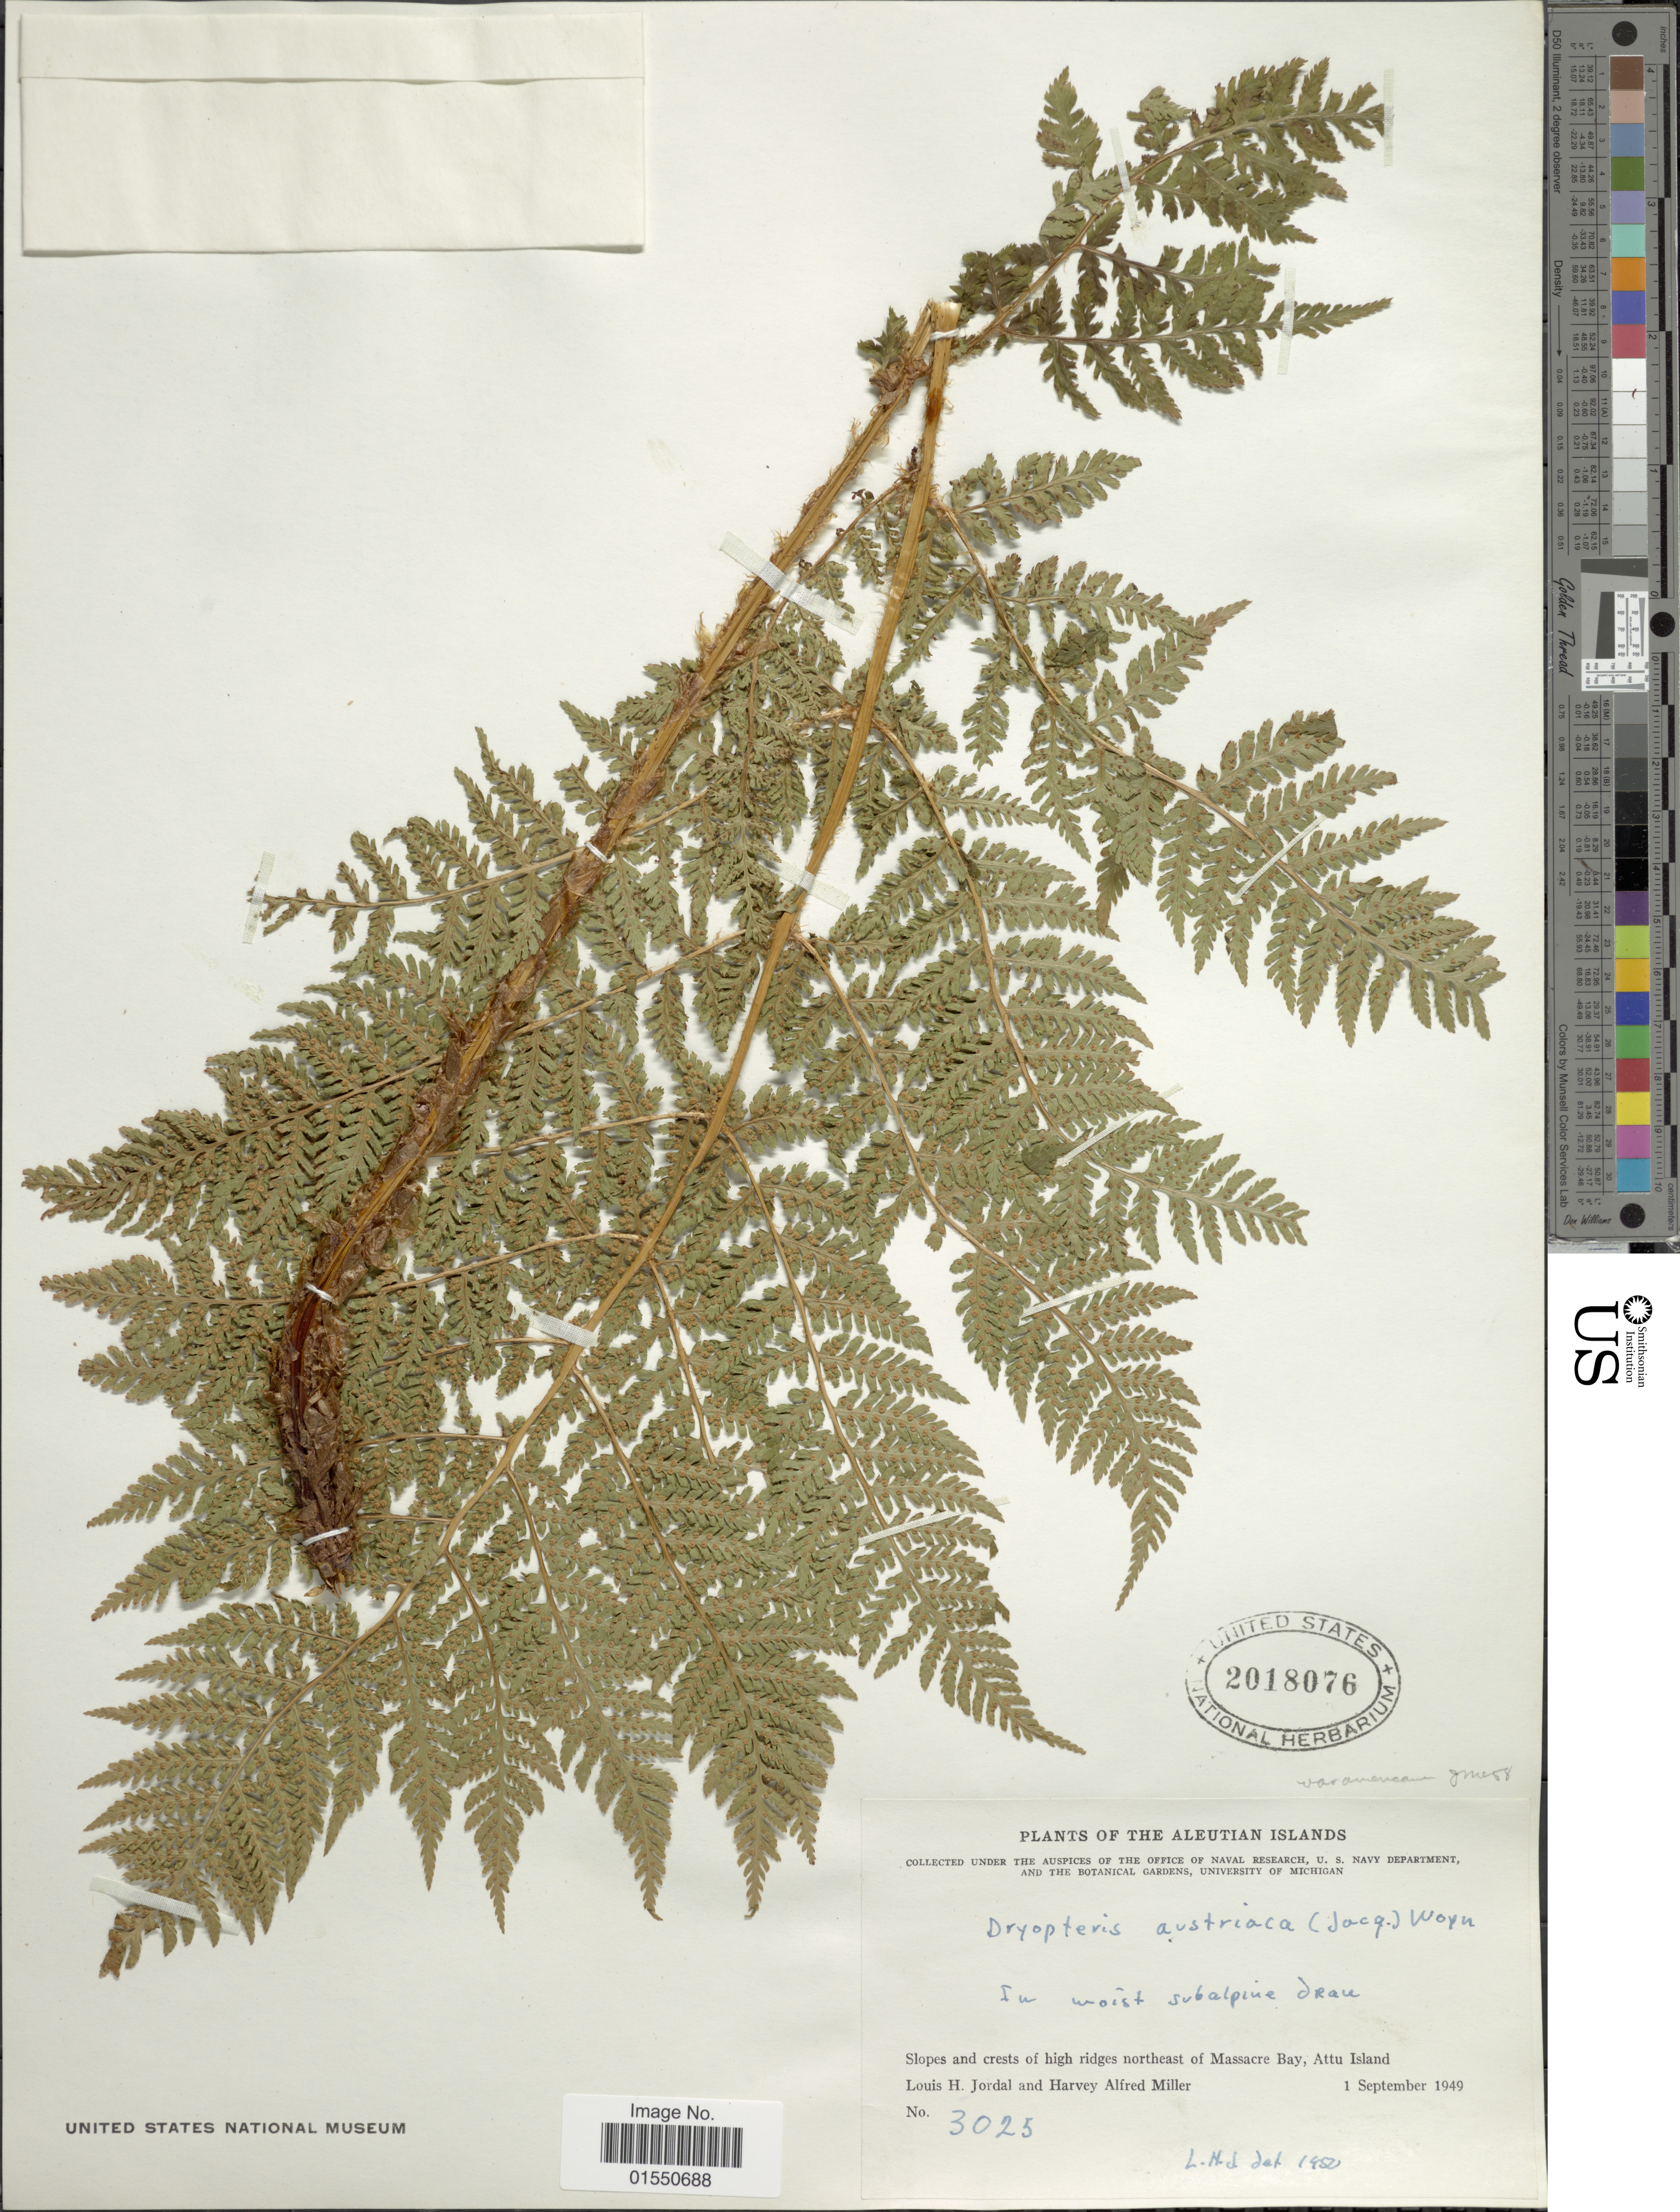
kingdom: Plantae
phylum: Tracheophyta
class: Polypodiopsida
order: Polypodiales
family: Dryopteridaceae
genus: Dryopteris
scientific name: Dryopteris expansa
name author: (C. Presl) Fraser-Jenk. & Jermy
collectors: L. Jordal & H. A. Miller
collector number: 3025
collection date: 1949-09-01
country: United States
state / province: Alaska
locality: The Aleutian Islands, Slopes and crests of high ridges northeast of Massacre Bay, Attu Island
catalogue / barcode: US 2018076